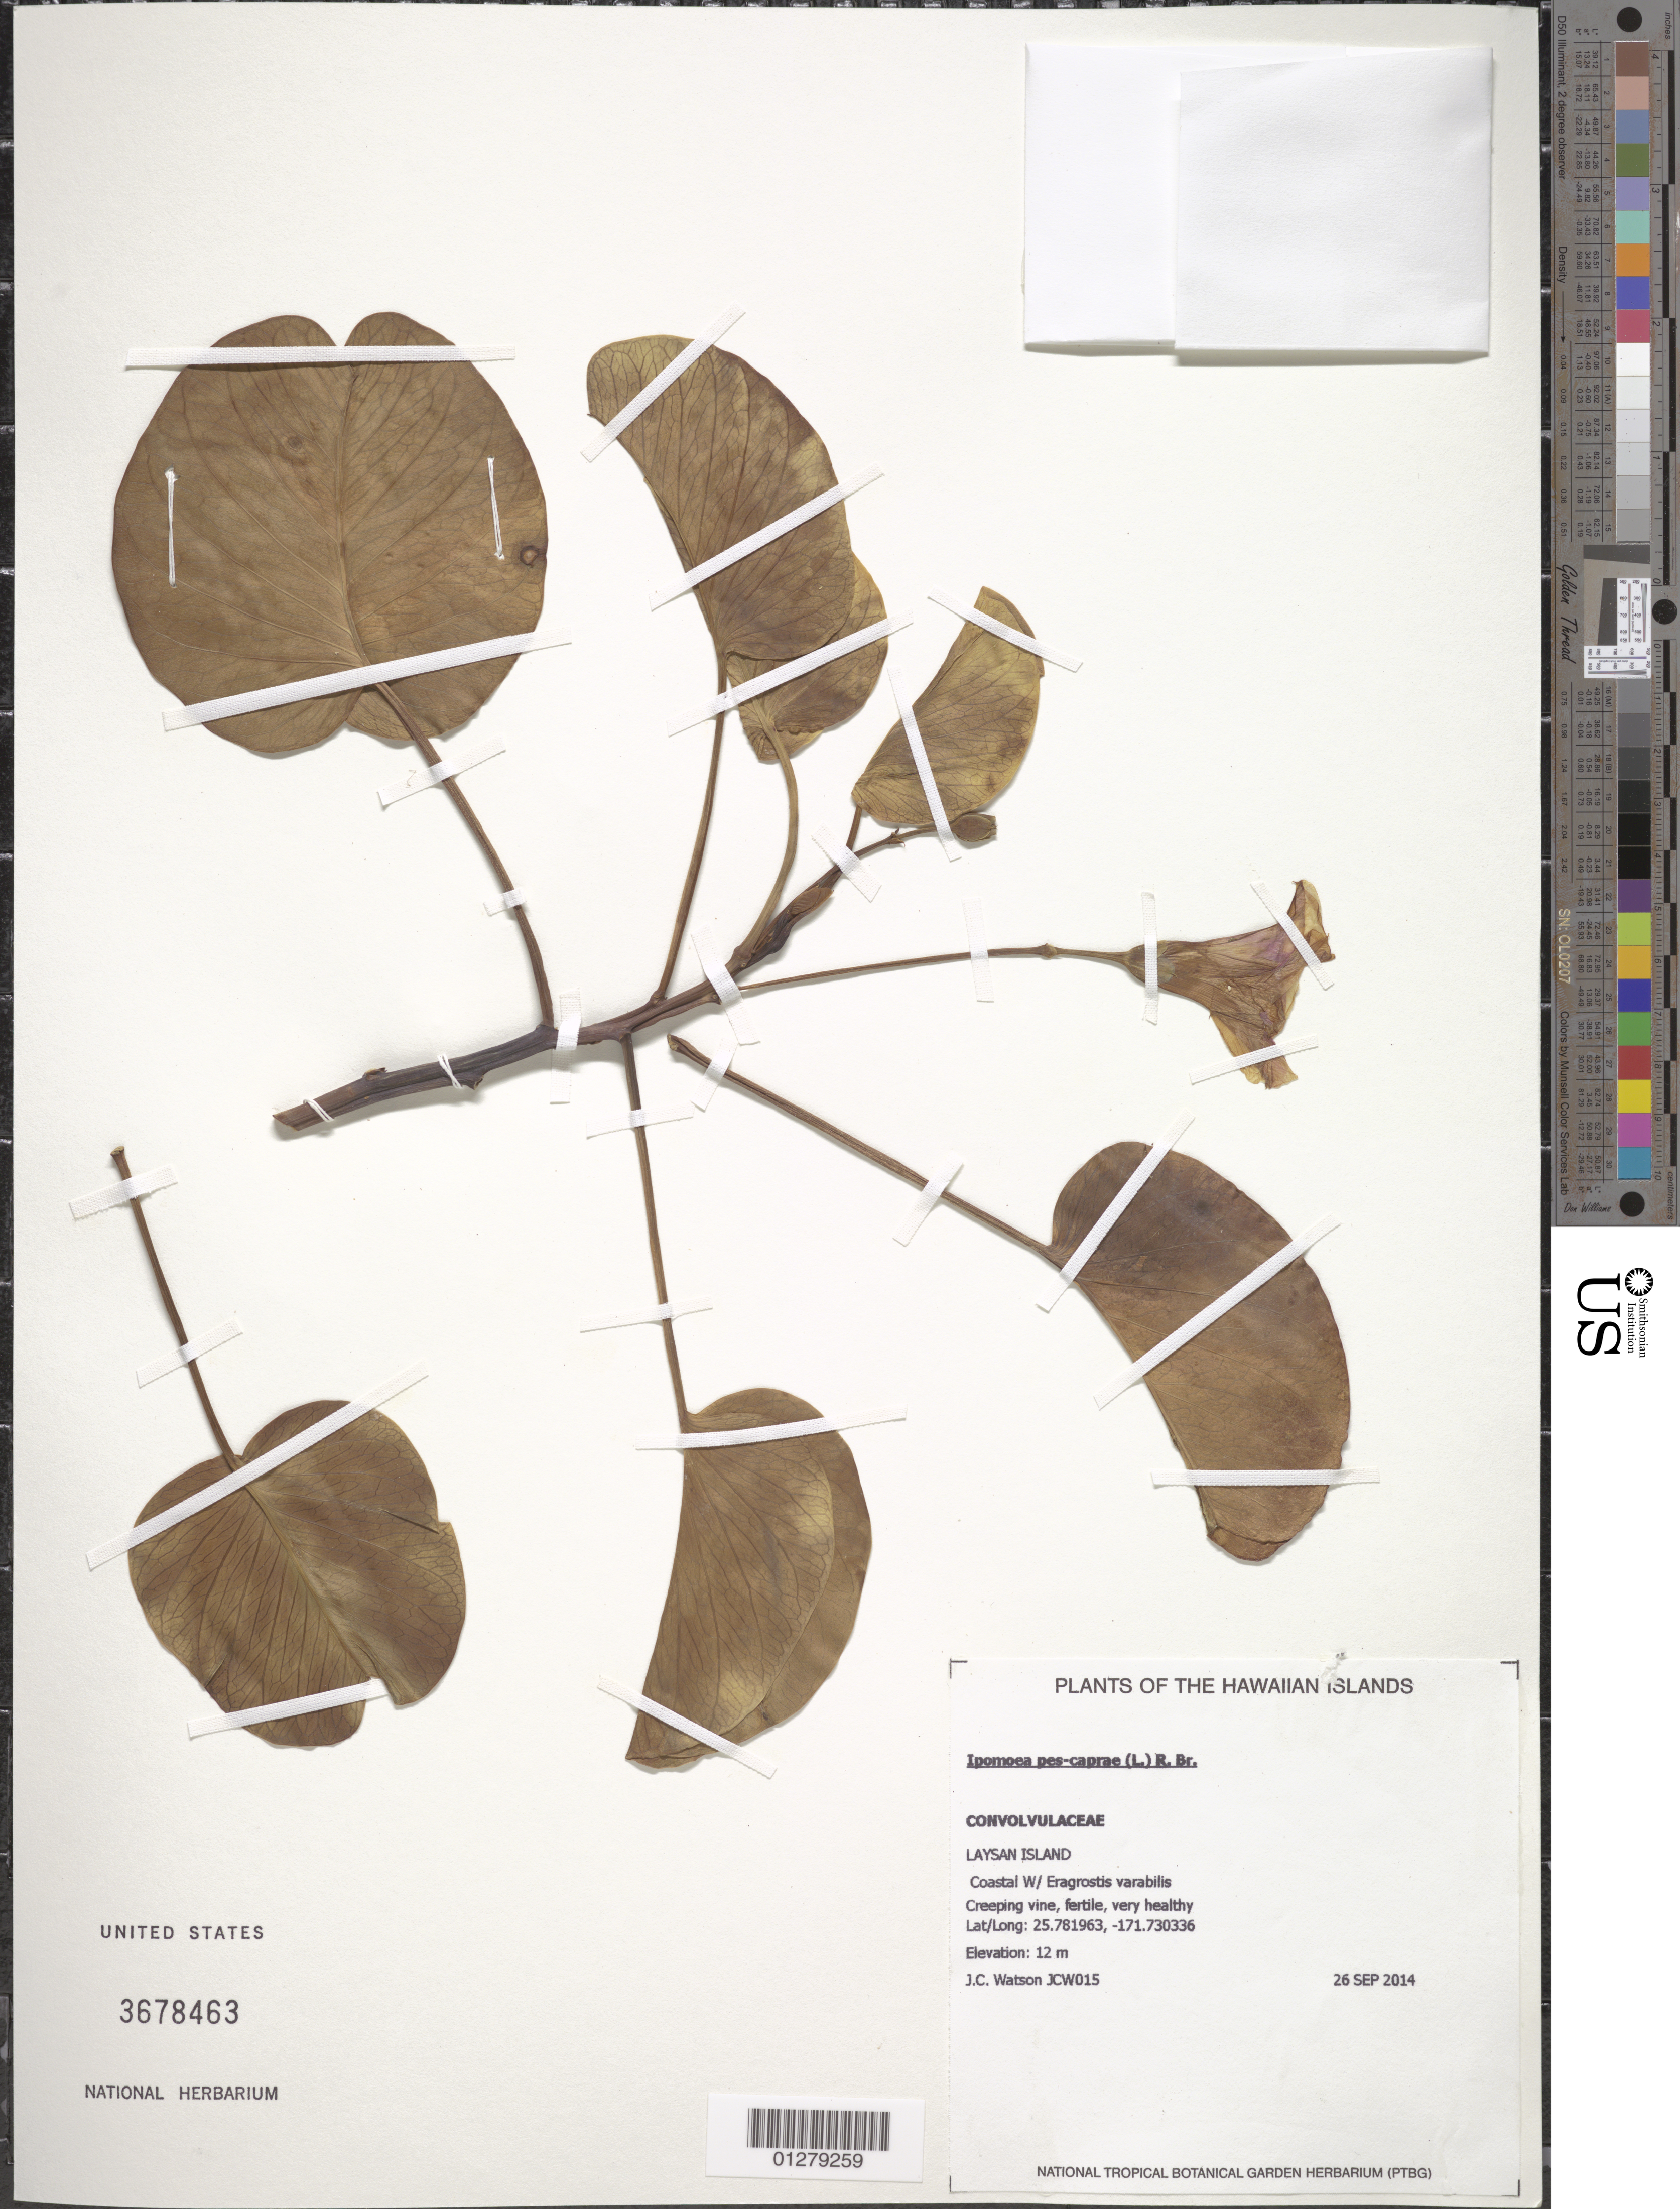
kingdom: Plantae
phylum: Tracheophyta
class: Magnoliopsida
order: Solanales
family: Convolvulaceae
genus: Ipomoea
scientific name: Ipomoea pes-caprae subsp. brasiliensis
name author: (L.) Ooststr.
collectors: J. Watson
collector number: JCW015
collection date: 2014-09-26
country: United States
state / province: Hawaii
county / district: Honolulu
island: Laysan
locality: Coastal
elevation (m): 12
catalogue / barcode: US 3678463